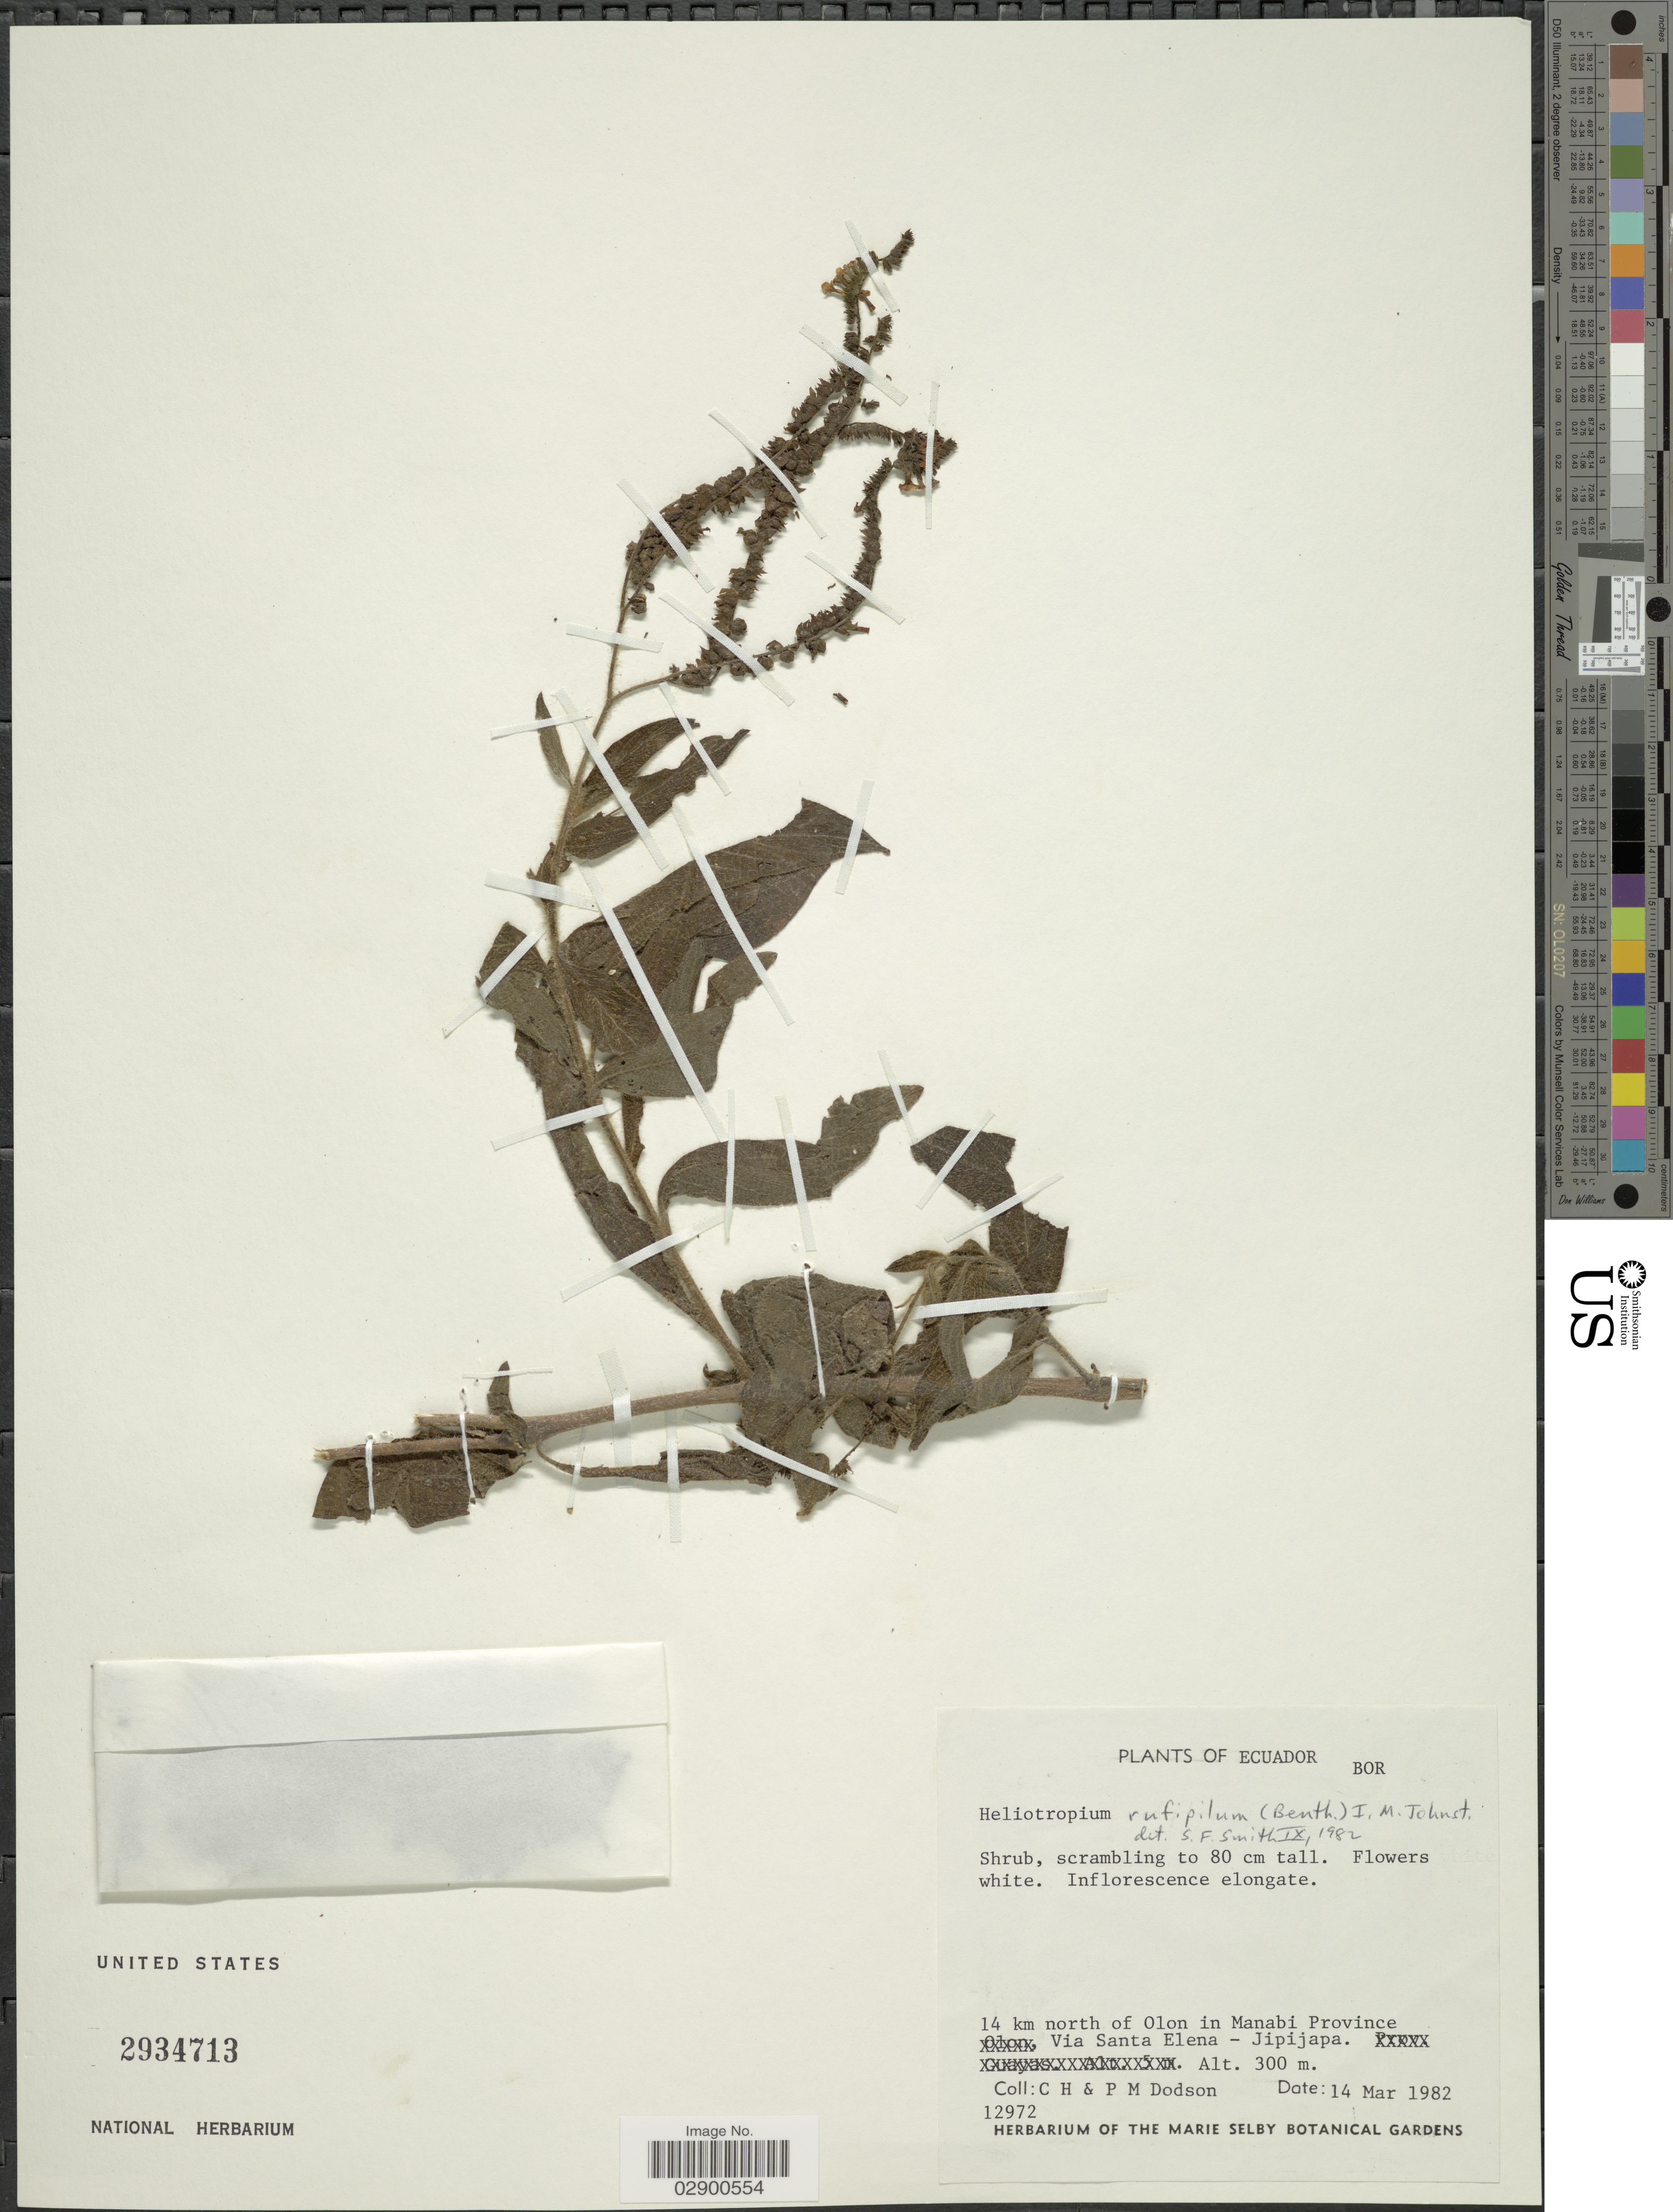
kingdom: Plantae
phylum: Tracheophyta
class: Magnoliopsida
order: Boraginales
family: Heliotropiaceae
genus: Heliotropium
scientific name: Heliotropium rufipilum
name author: (Benth.) I.M. Johnst.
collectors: C. H. Dodson & P. M. Dodson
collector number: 12972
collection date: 1982-03-14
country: Ecuador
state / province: Manabí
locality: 14 km north of Olon in Manabi Province, Via Santa Elena - Jipijapa.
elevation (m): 300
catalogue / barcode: US 2934713